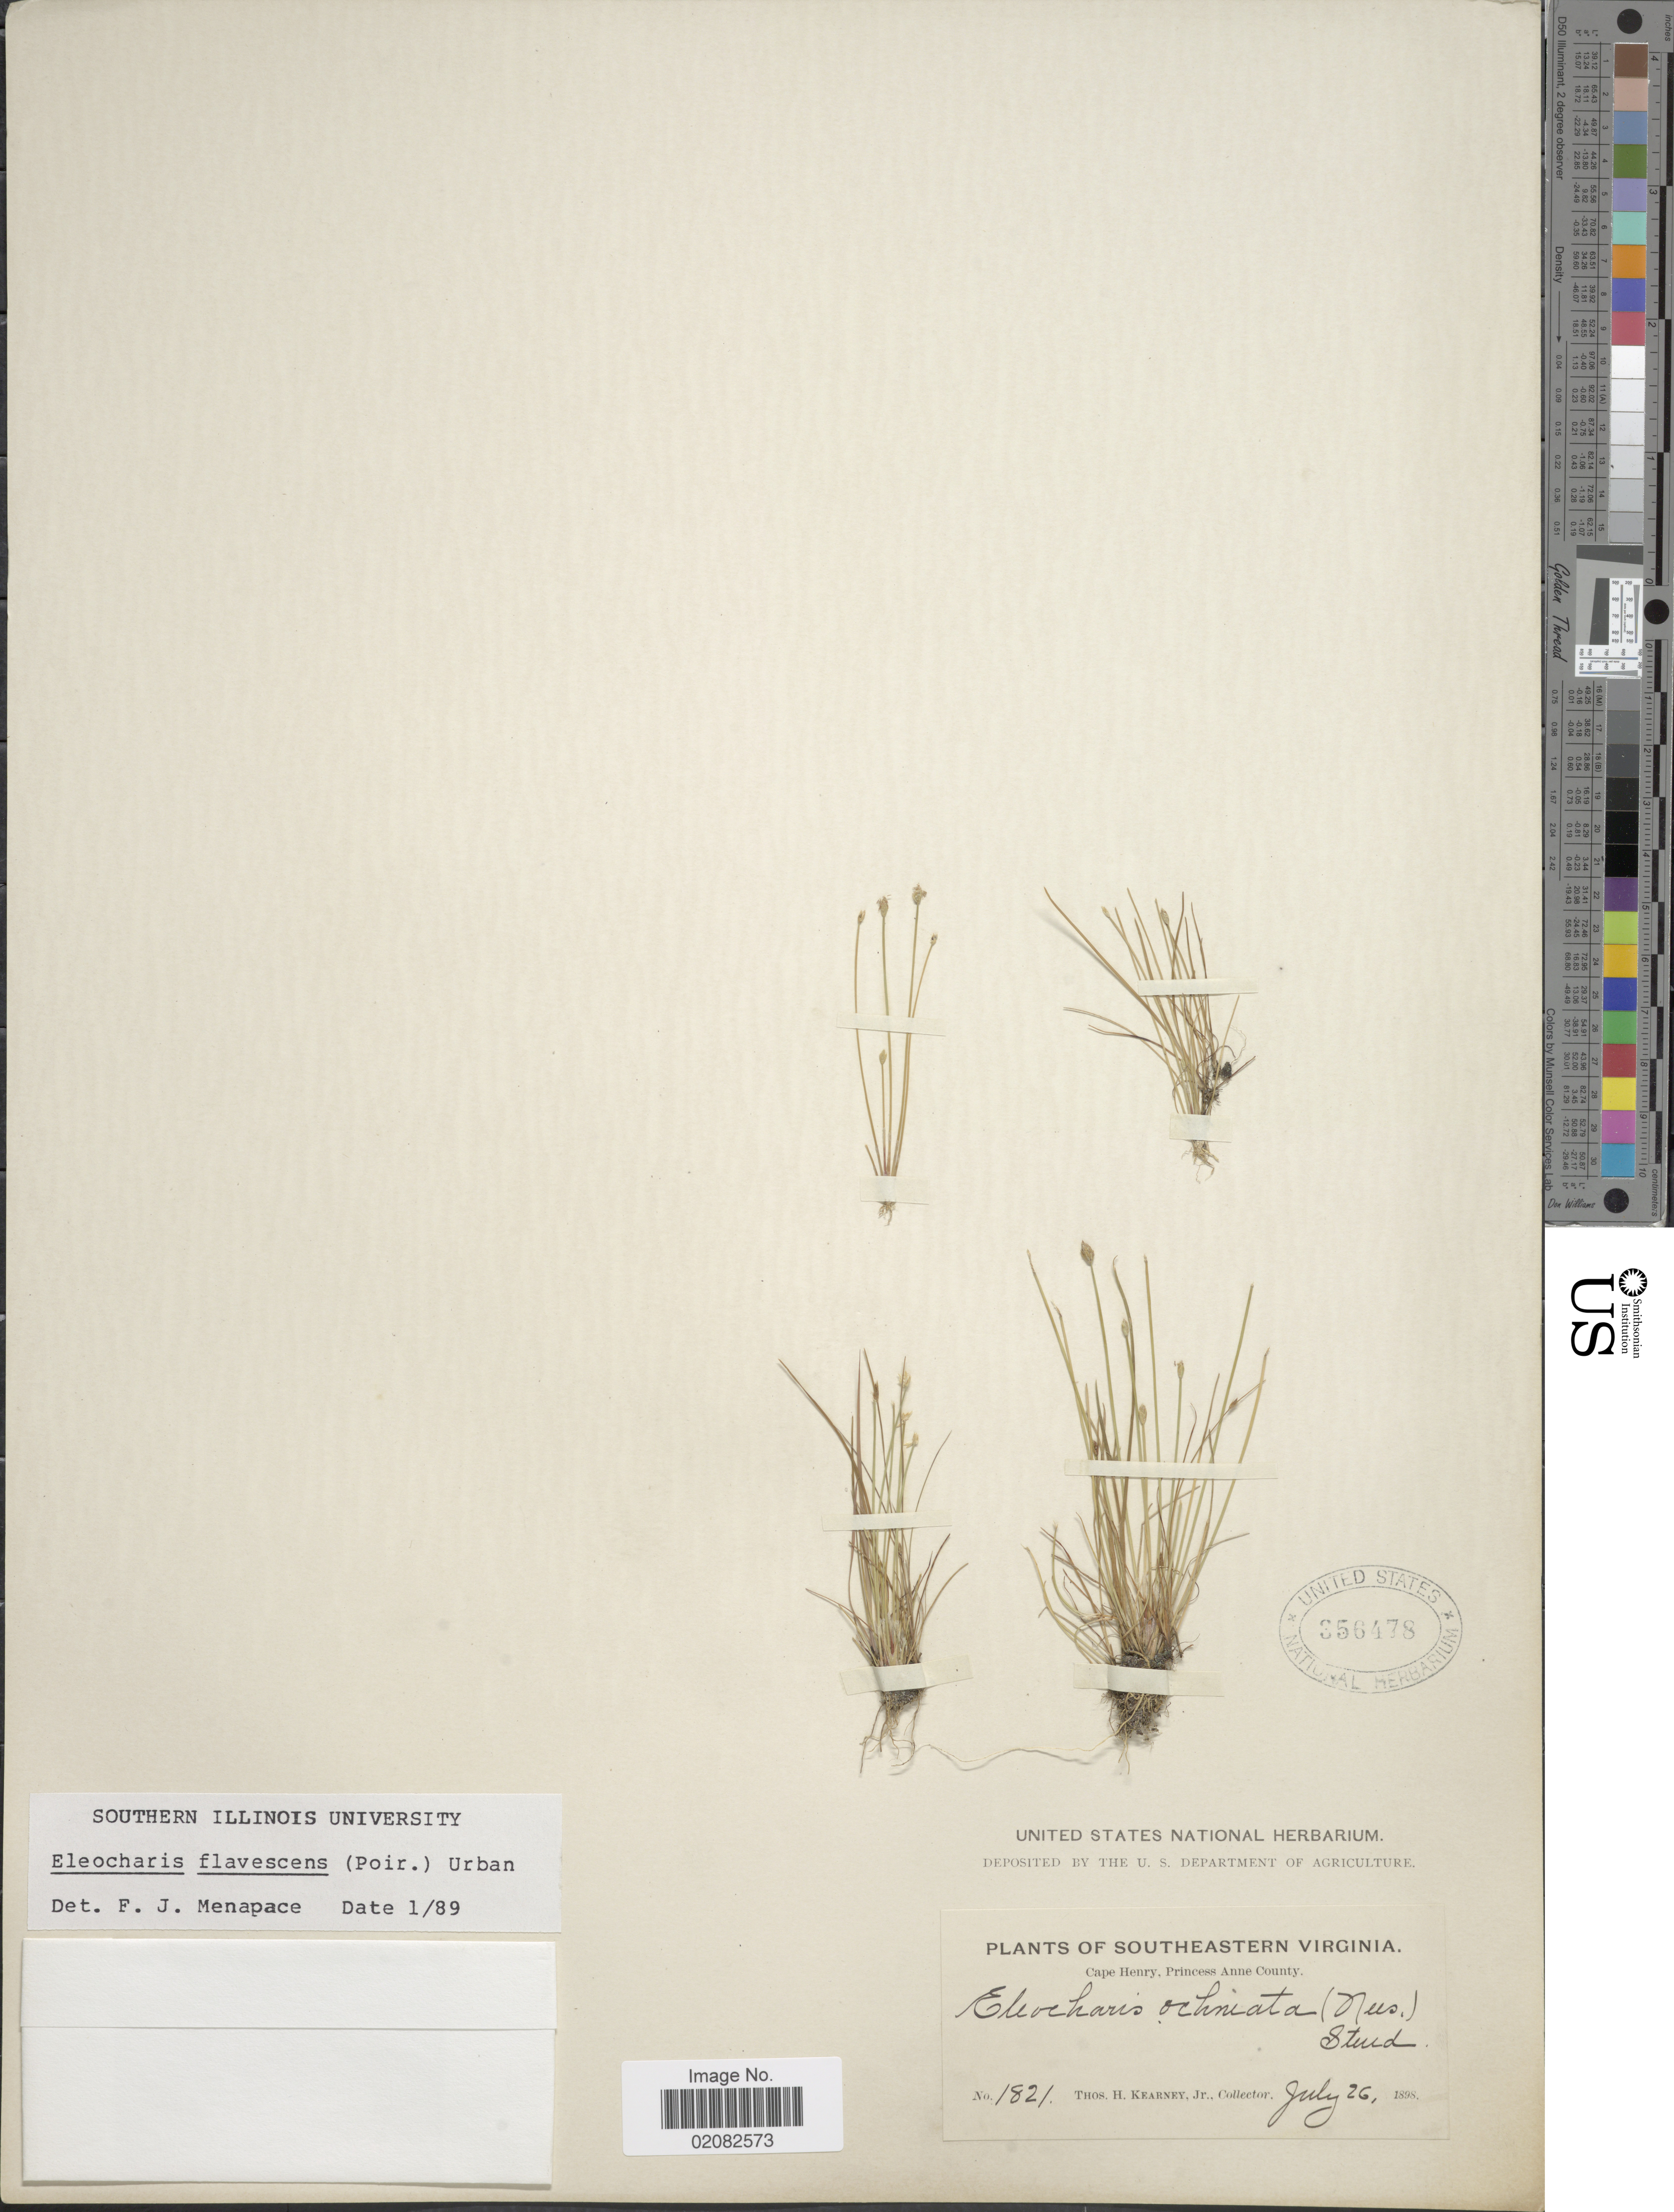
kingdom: Plantae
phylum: Tracheophyta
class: Liliopsida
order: Poales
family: Cyperaceae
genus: Eleocharis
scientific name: Eleocharis flavescens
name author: (Poir.) Urb.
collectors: T. H. Kearney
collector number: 1821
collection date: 1898-07-26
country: United States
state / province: Virginia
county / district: City of Virginia Beach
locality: Southeastern Virginia, Cape Henry, Princess Anne County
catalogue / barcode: US 356478